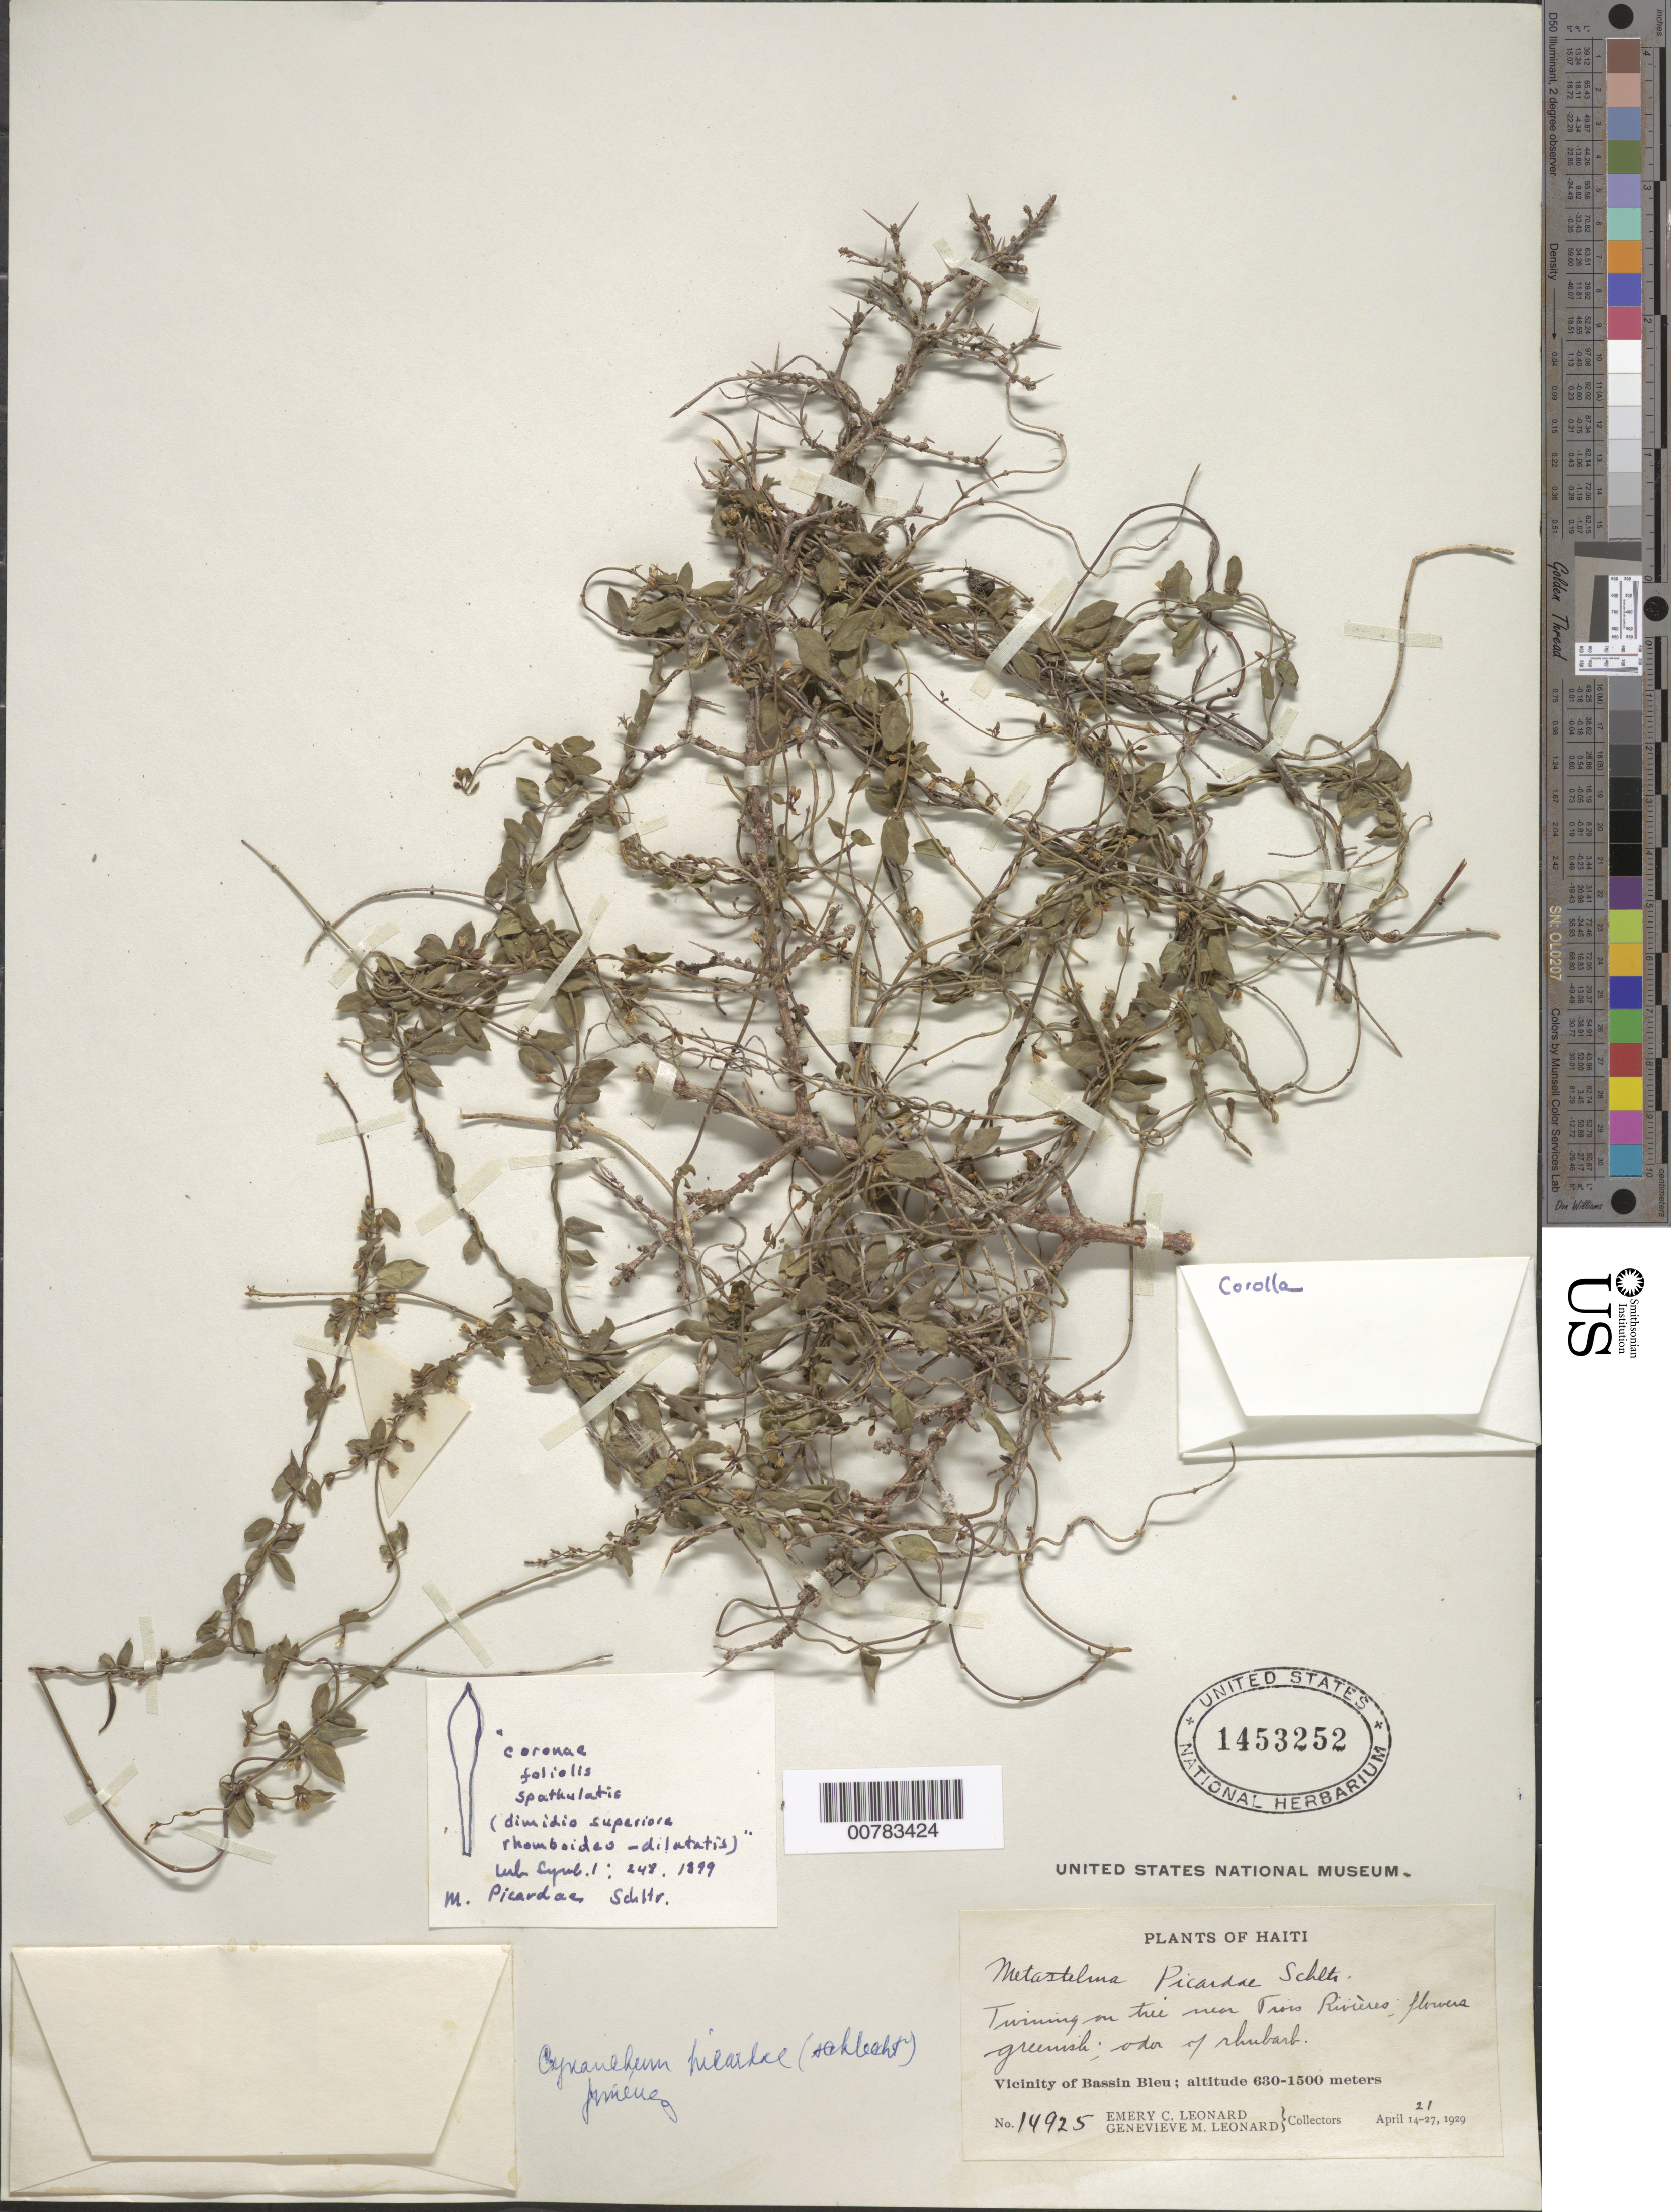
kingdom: Plantae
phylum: Tracheophyta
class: Magnoliopsida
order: Gentianales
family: Apocynaceae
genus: Metastelma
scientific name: Metastelma picardae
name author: Schltr.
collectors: E. C. Leonard & G. M. Leonard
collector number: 14925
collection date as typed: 21 Apr 1929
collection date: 1929-04-21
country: Haiti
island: Hispaniola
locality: Vicinity of Bassin Bleu, near Trois Rivières.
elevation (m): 630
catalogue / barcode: US 1453252